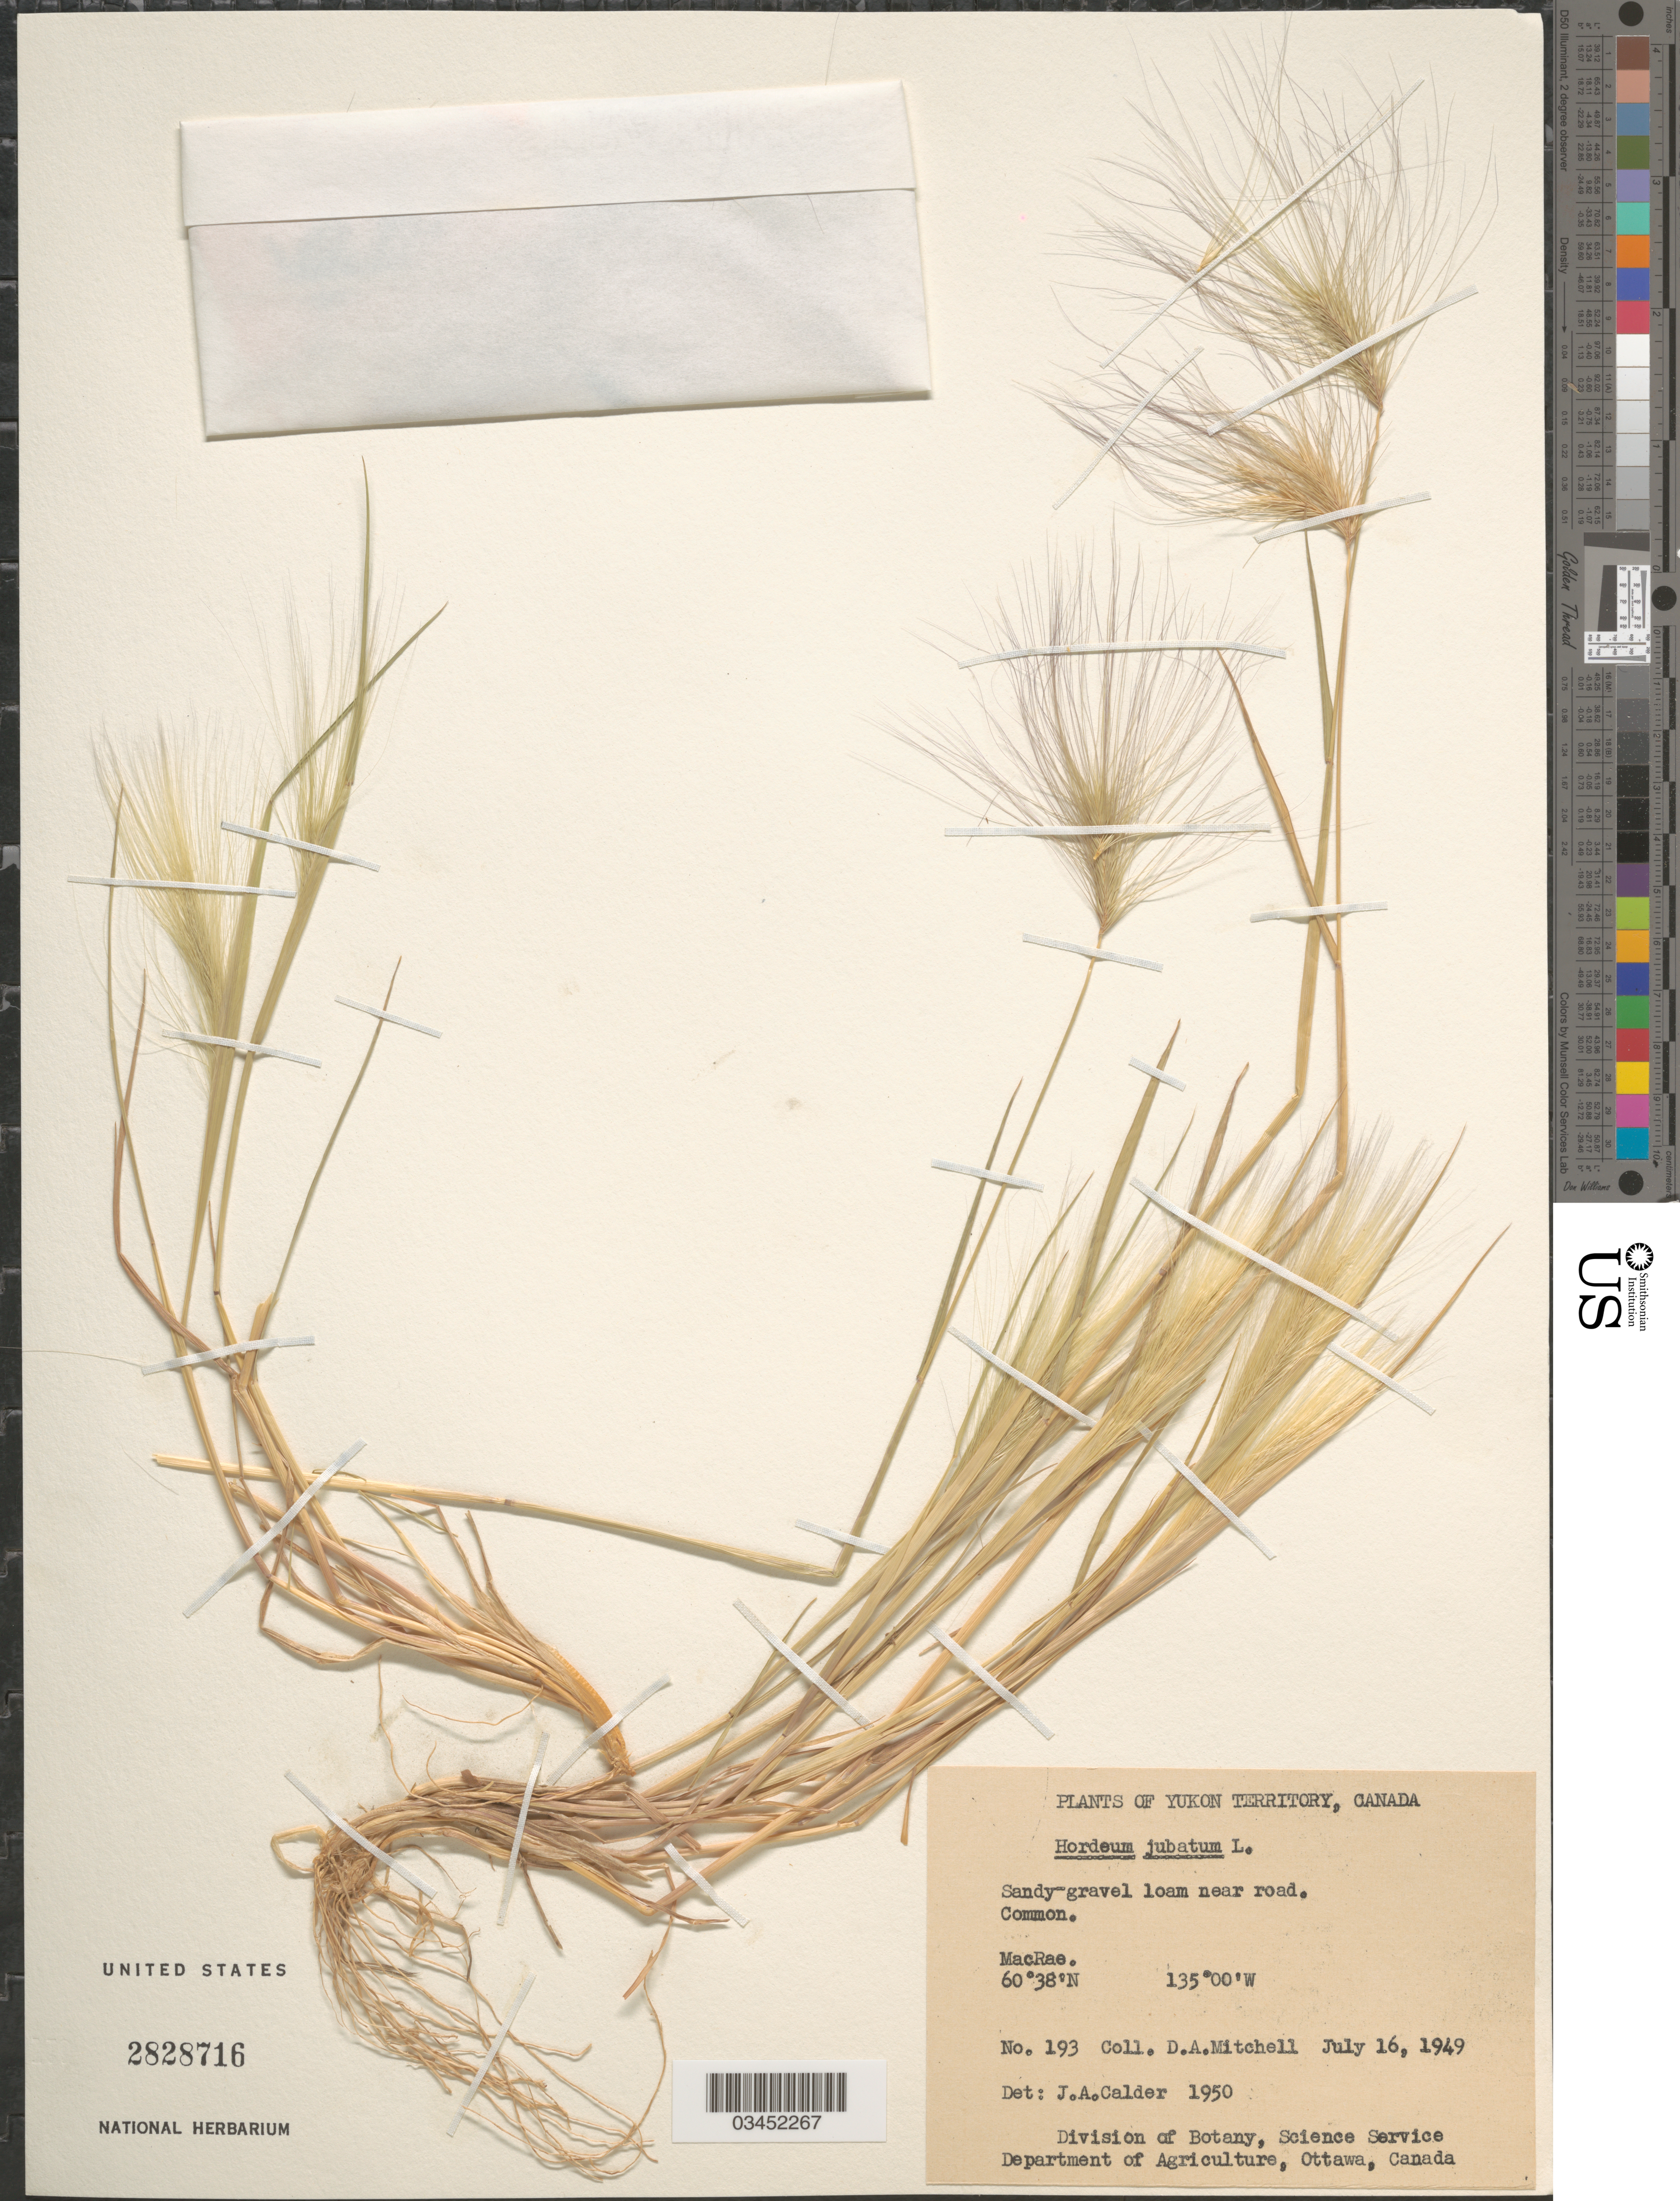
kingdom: Plantae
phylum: Tracheophyta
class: Liliopsida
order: Poales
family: Poaceae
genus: Hordeum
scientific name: Hordeum jubatum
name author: L.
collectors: D. Mitchell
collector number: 193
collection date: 1949-07-16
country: Canada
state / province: Yukon Territory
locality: MacRae.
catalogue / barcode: US 2828716